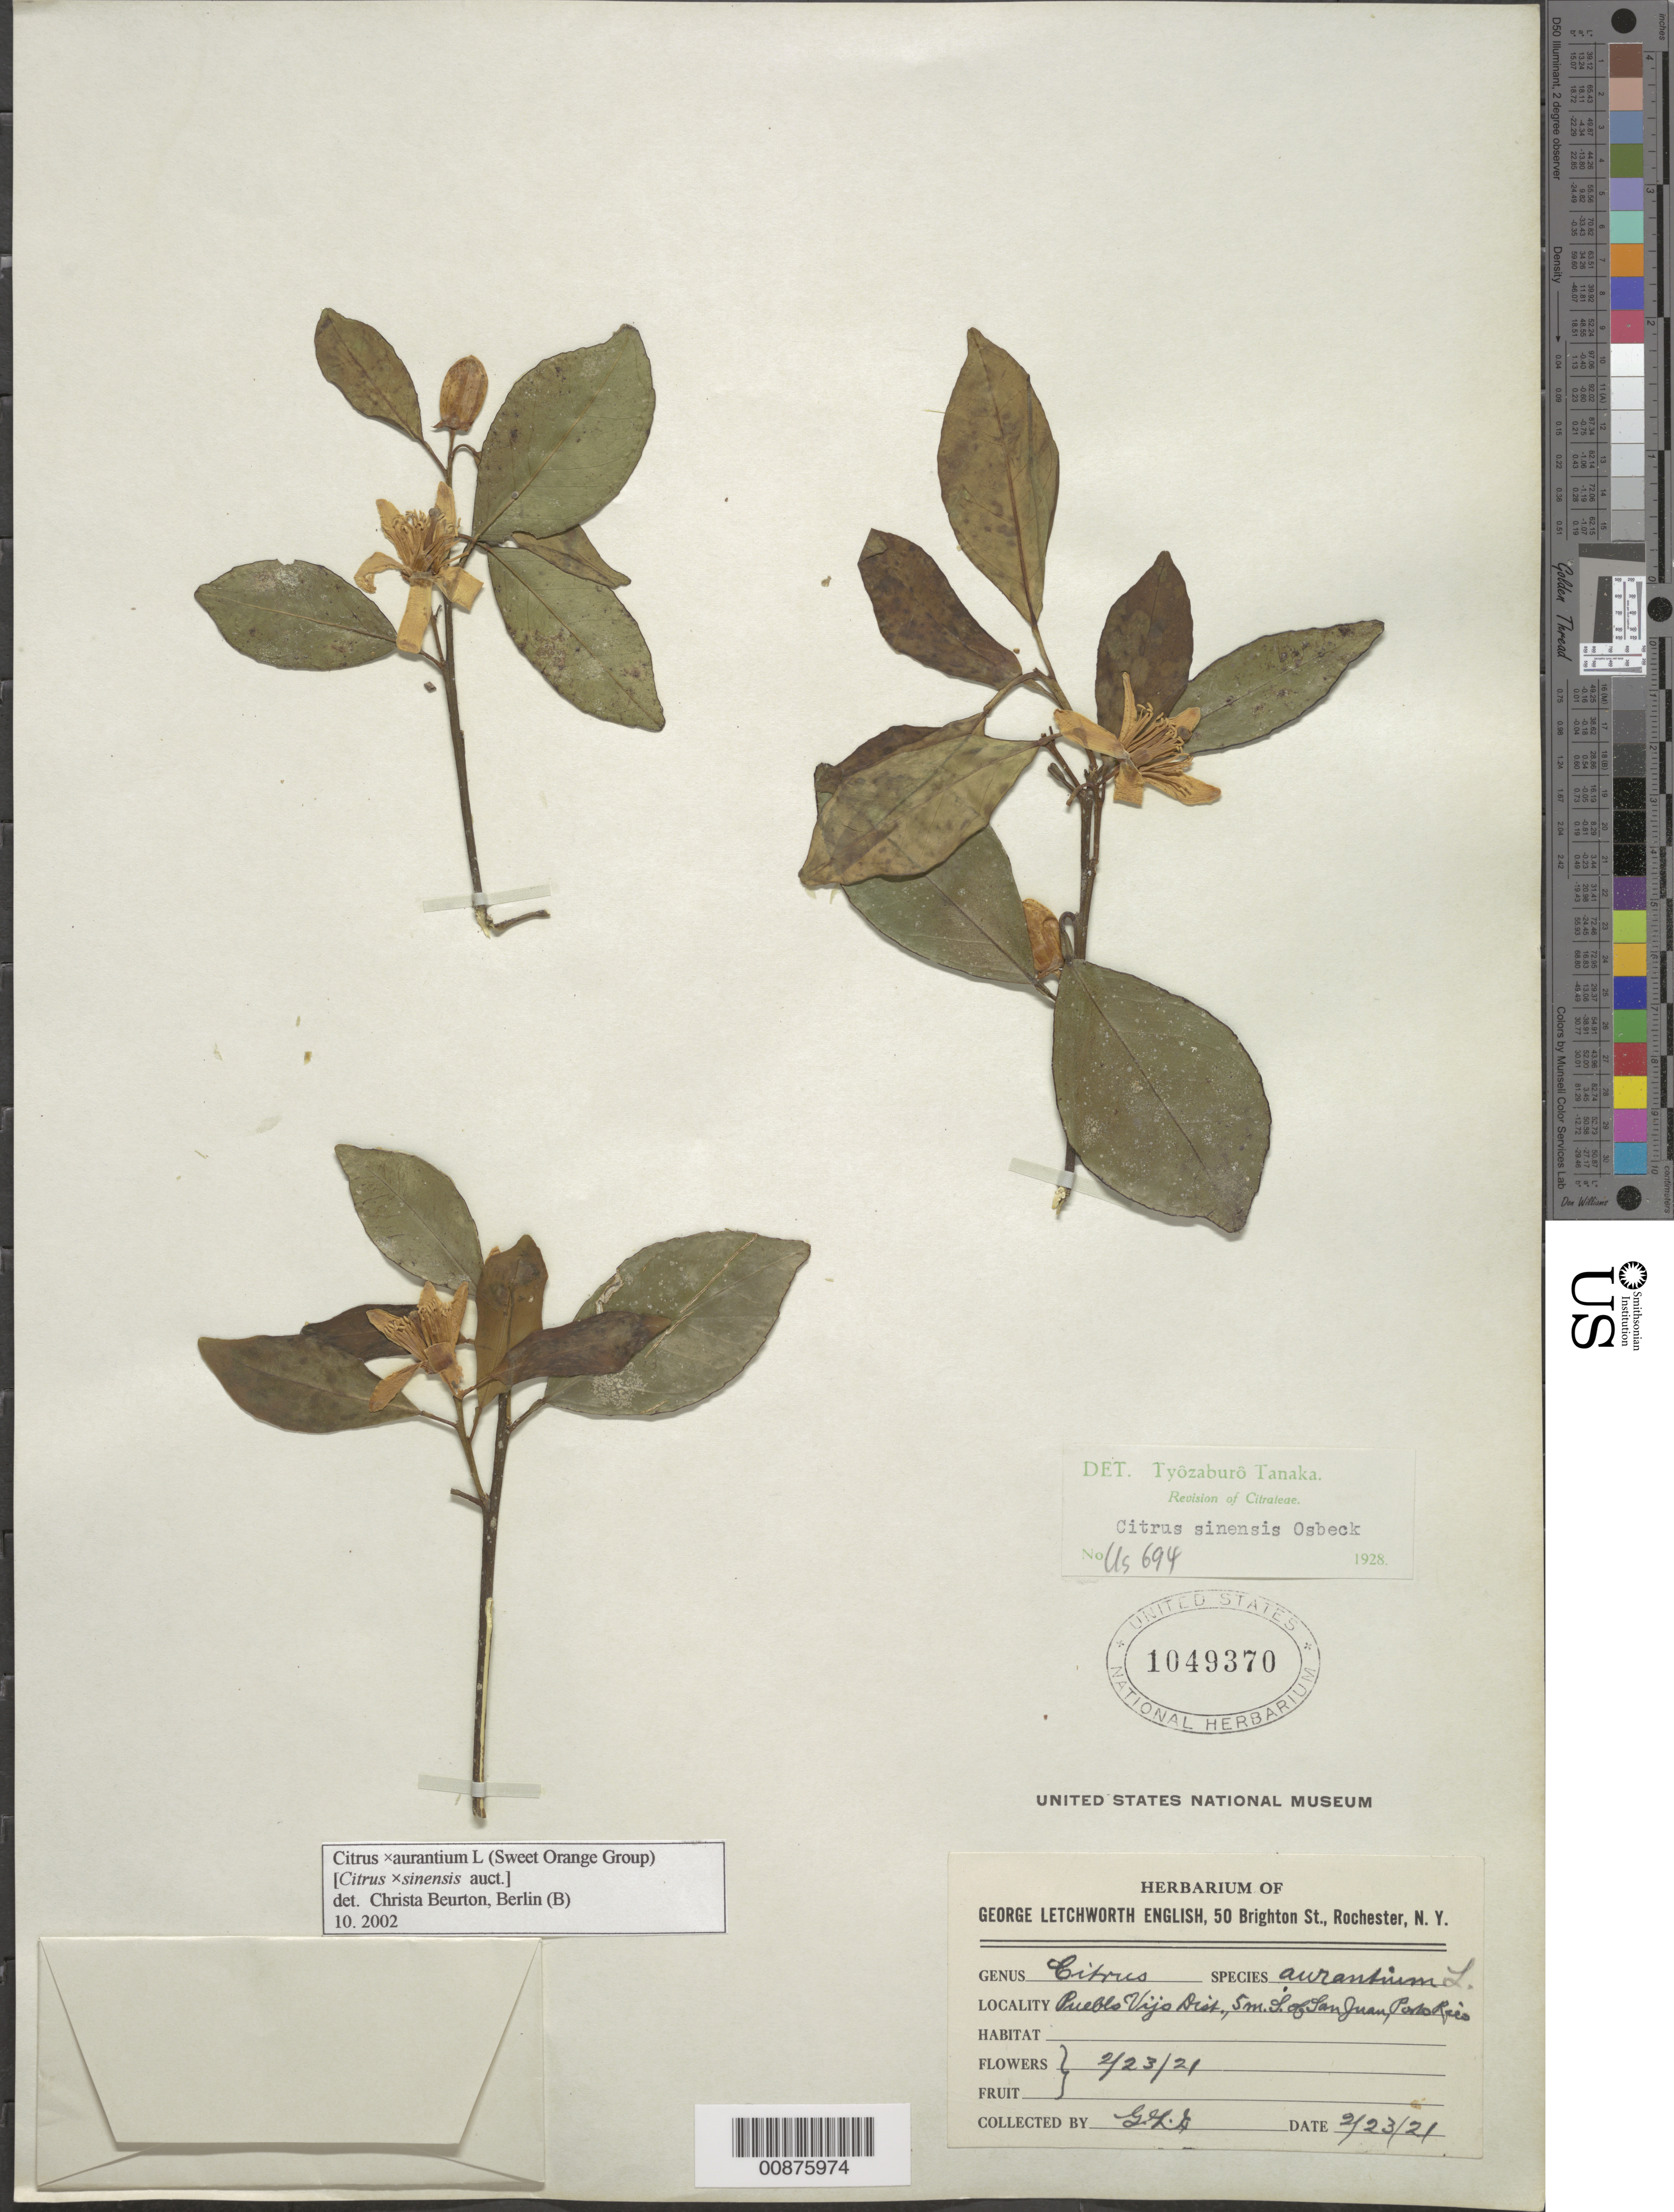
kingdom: Plantae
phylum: Tracheophyta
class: Magnoliopsida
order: Sapindales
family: Rutaceae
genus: Citrus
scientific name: Citrus maxima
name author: (Burm.) Merr.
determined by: Beurton, C.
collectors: G. English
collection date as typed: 23 Feb 1921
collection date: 1921-02-23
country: Puerto Rico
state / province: San Juan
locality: Pueblo Vijo Dist., 5 m S of San Juan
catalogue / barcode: US 1049370